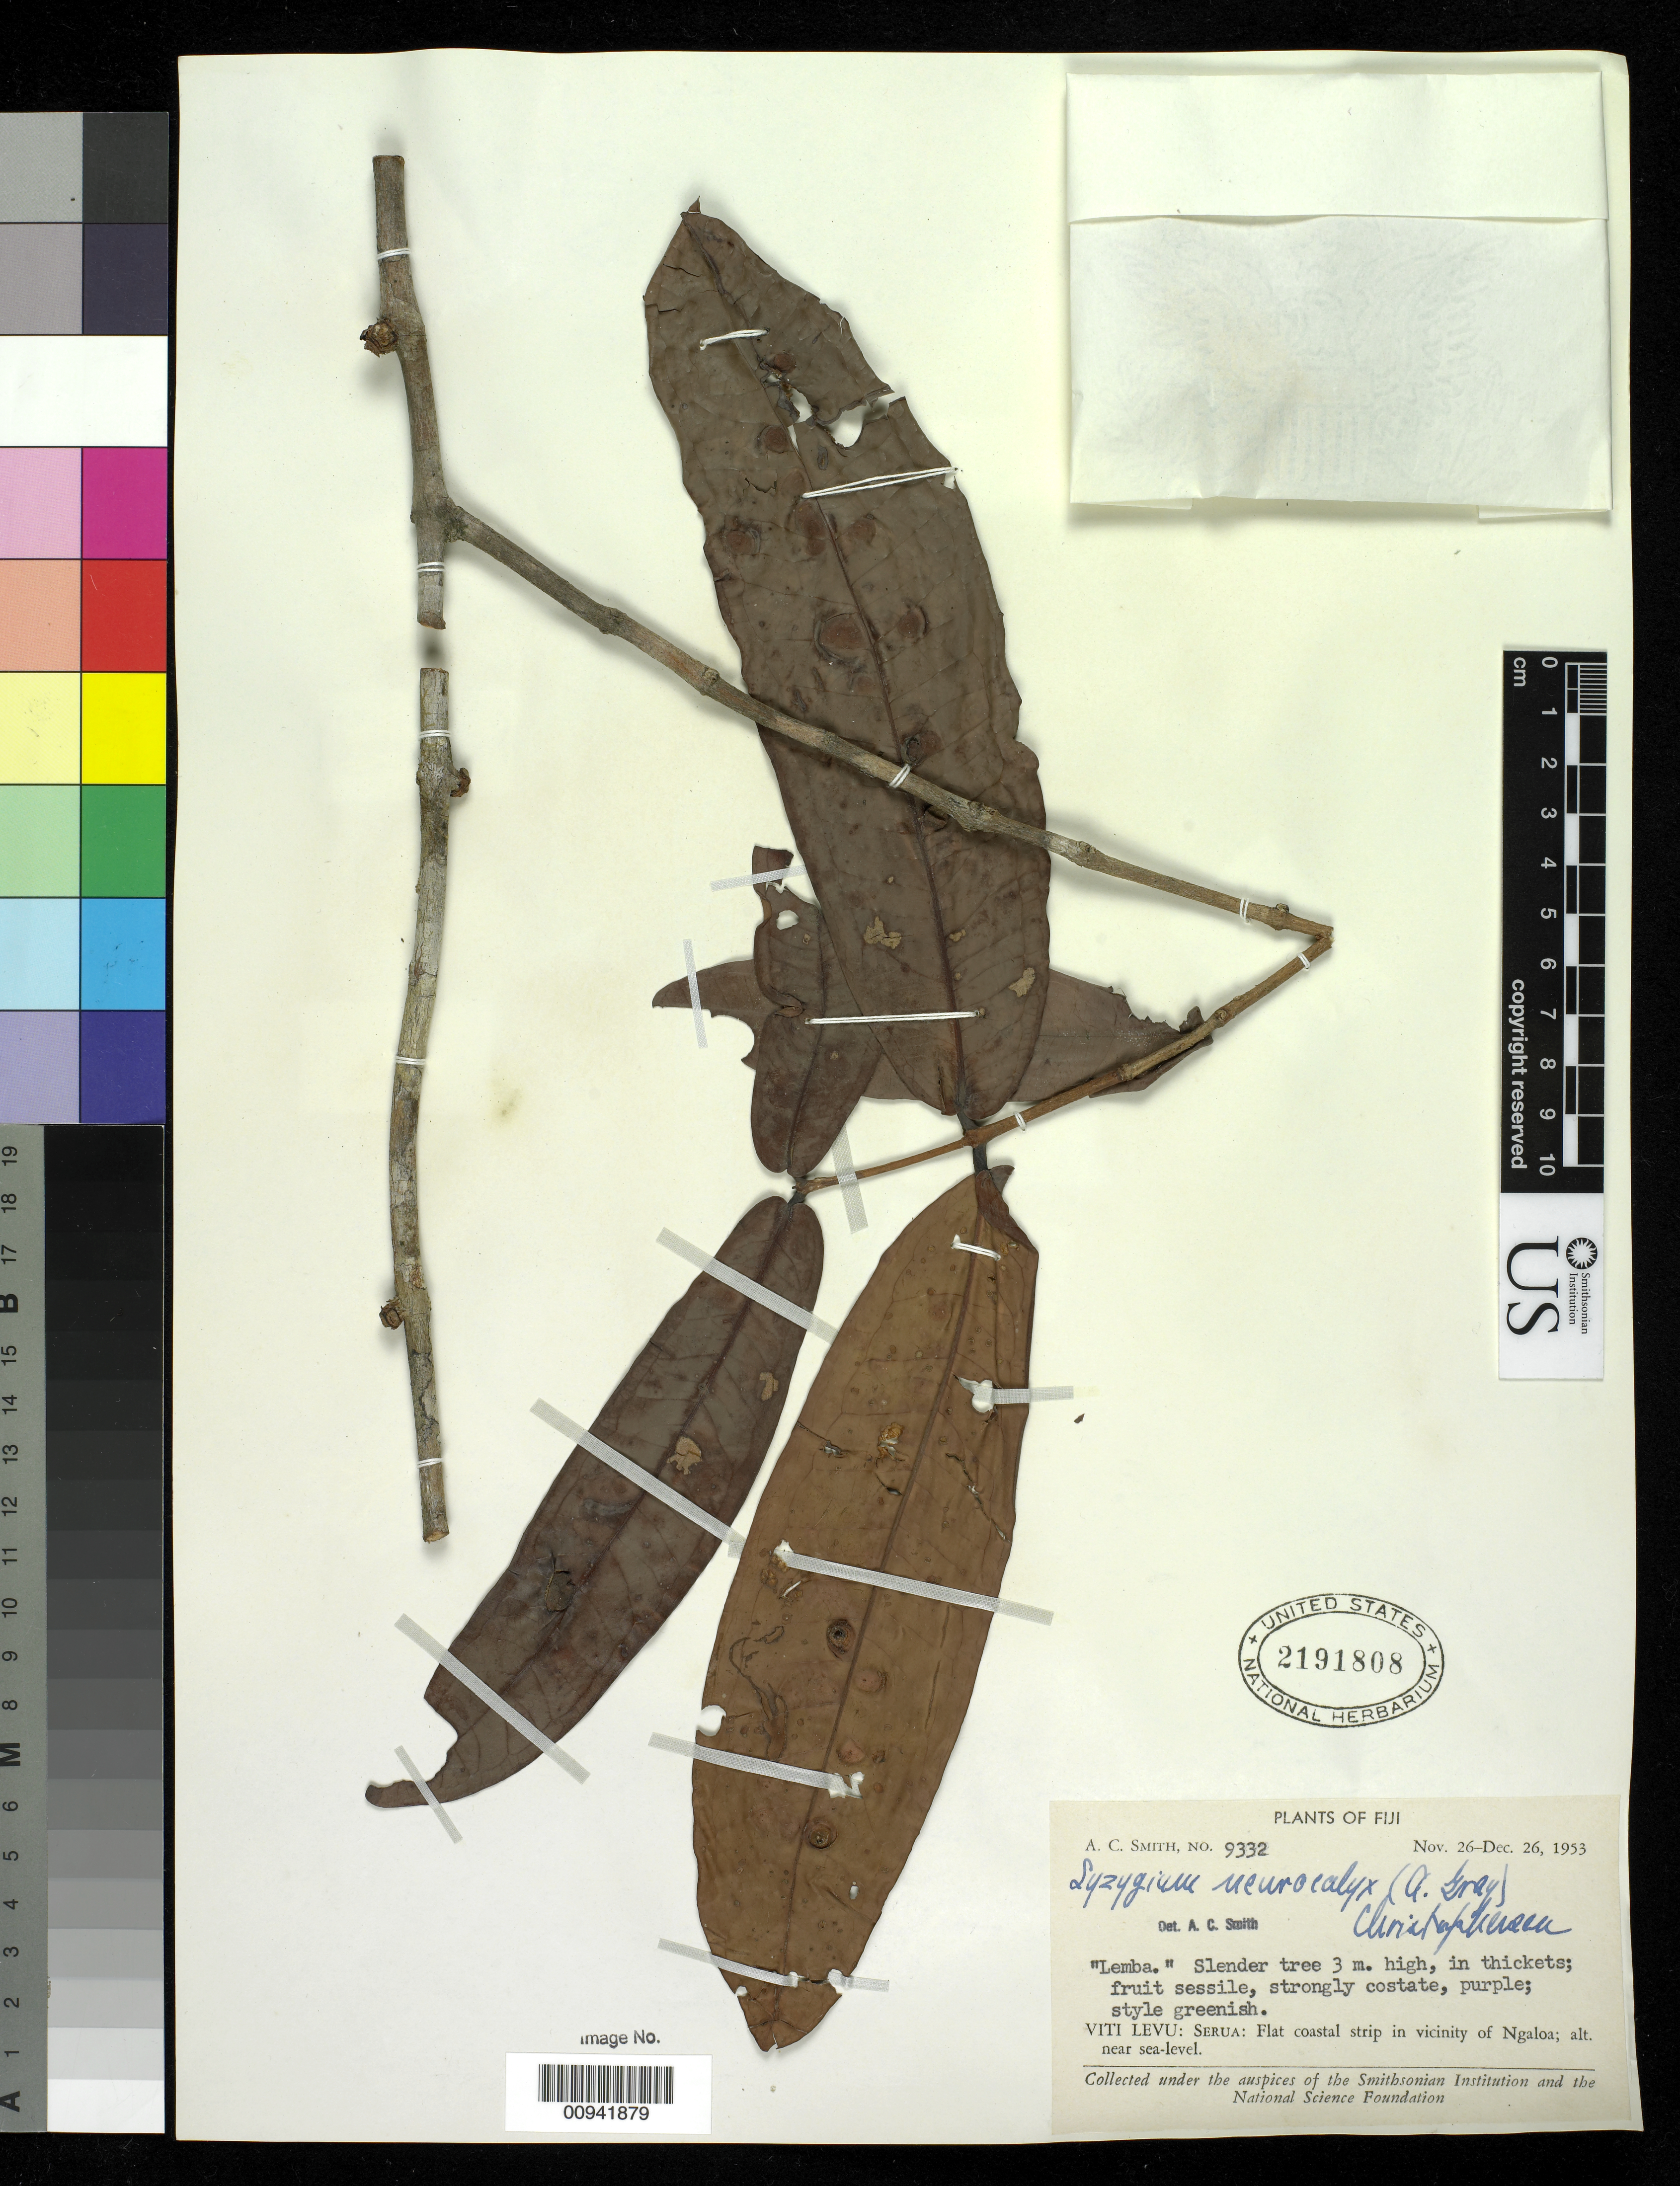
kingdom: Plantae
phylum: Tracheophyta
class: Magnoliopsida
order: Myrtales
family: Myrtaceae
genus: Syzygium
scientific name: Syzygium neurocalyx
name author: (A. Gray) Christoph.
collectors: C. A. Smith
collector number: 9332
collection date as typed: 26 Nov 1953 to 26 Dec 1953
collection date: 1953-11-26/1953-12-26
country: Fiji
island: Viti Levu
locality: Serua: Flat coastal strip in vicinity of Ngaloa. Alt. near sea level.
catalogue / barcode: US 2191808